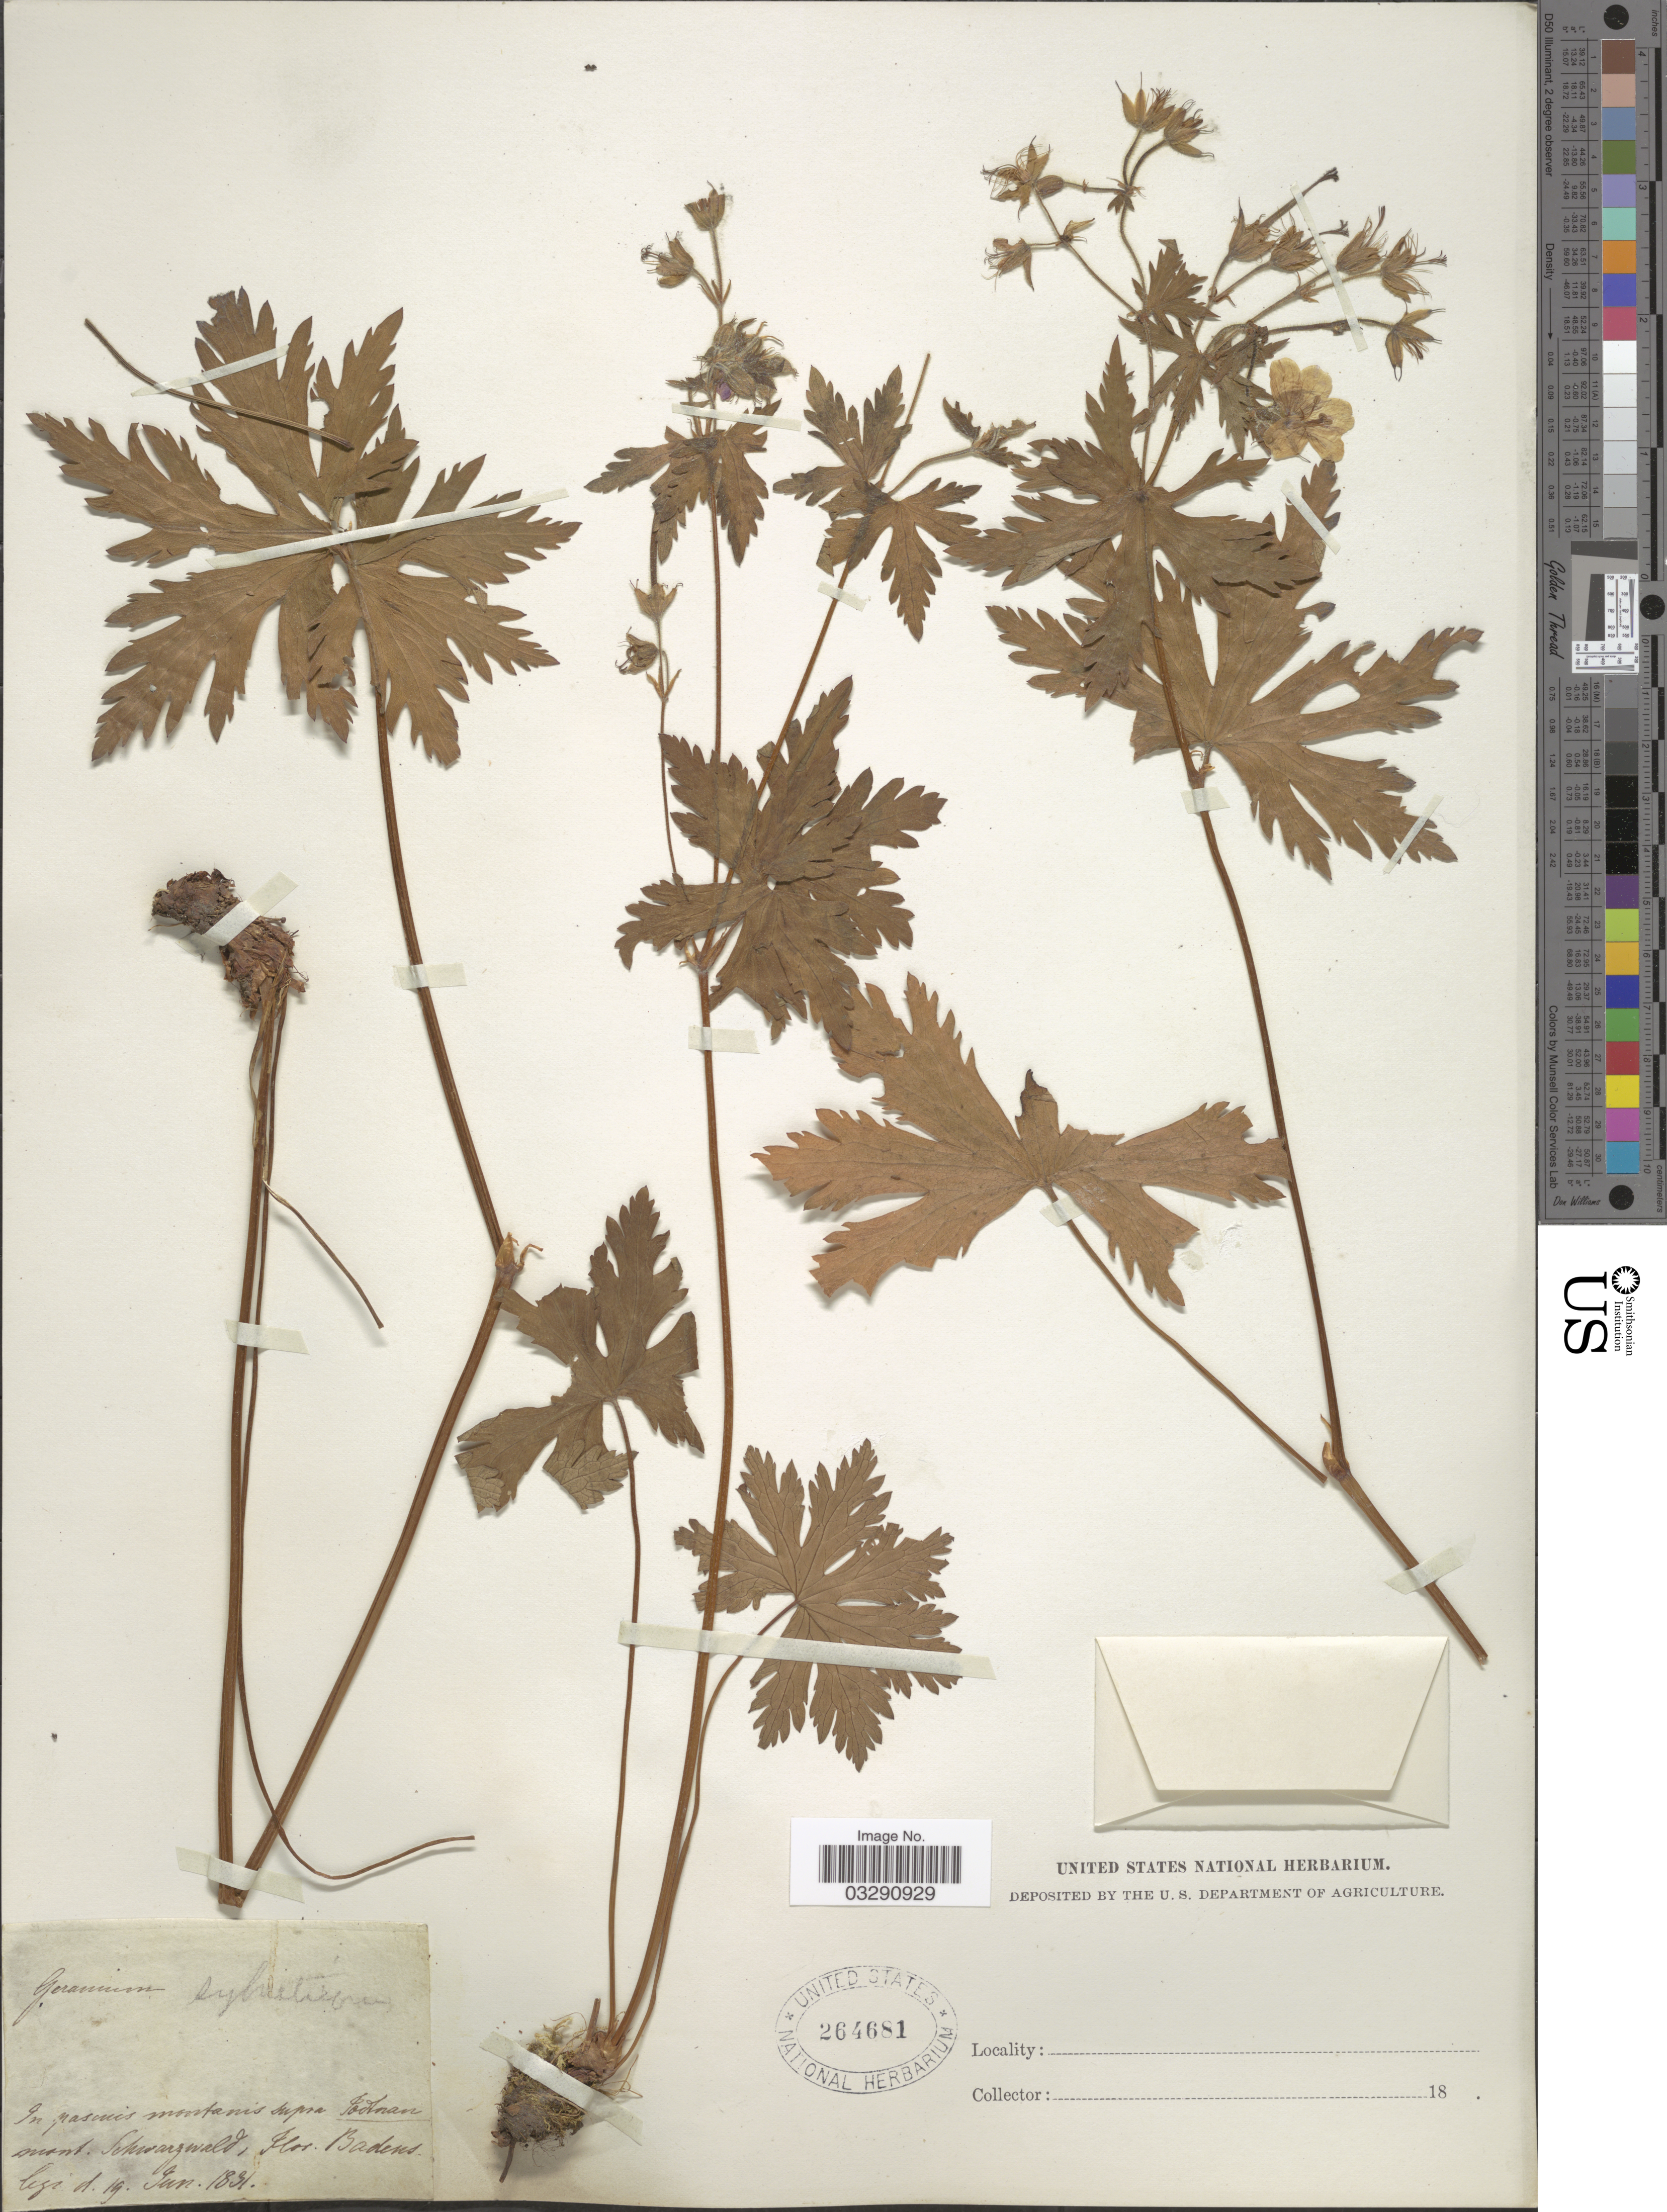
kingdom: Plantae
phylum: Tracheophyta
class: Magnoliopsida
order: Geraniales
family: Geraniaceae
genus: Geranium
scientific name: Geranium silvaticum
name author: L.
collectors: ex herb. United States National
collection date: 1831-06-19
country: Germany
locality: In pascuis montanis supra Todnan [interpreted] mont. Schwarzwald, Badens.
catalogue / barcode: US 264681